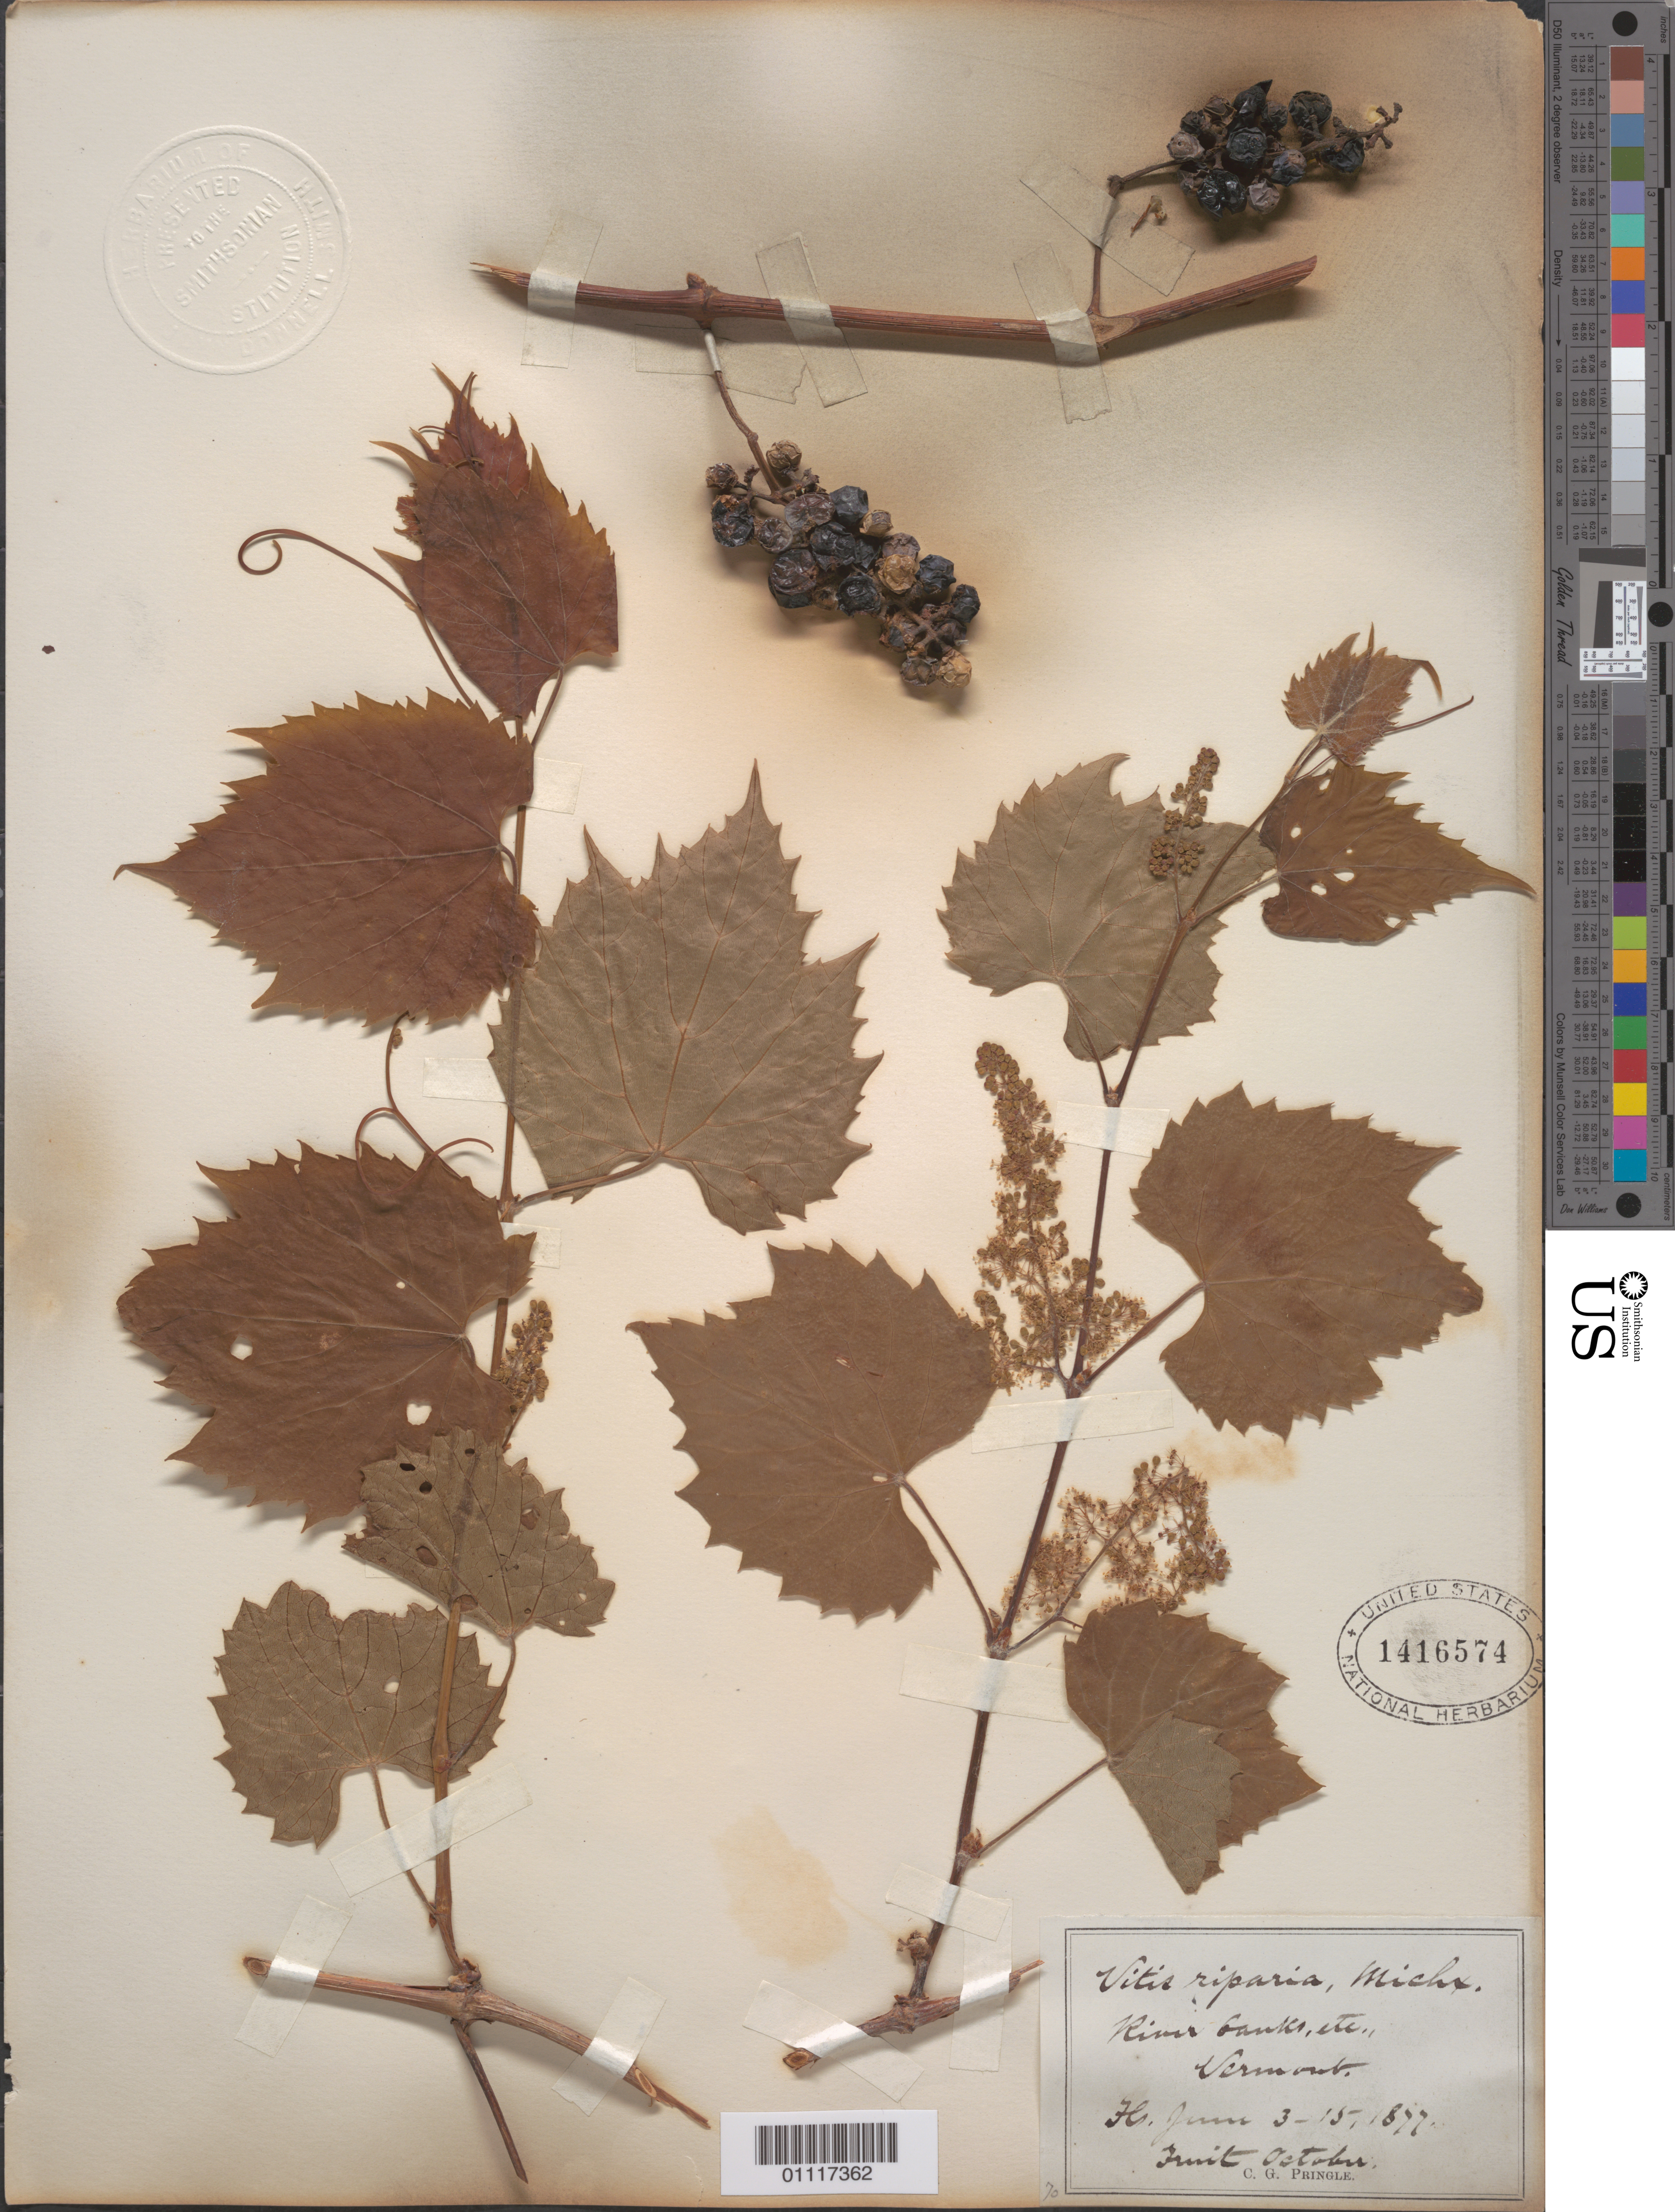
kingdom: Plantae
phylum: Tracheophyta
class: Magnoliopsida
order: Vitales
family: Vitaceae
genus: Vitis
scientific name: Vitis riparia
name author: Michx.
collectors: C. G. Pringle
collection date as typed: and Oct 1897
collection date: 1897-06-03/1897-06-15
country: United States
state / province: Vermont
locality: River banks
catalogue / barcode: US 1416574